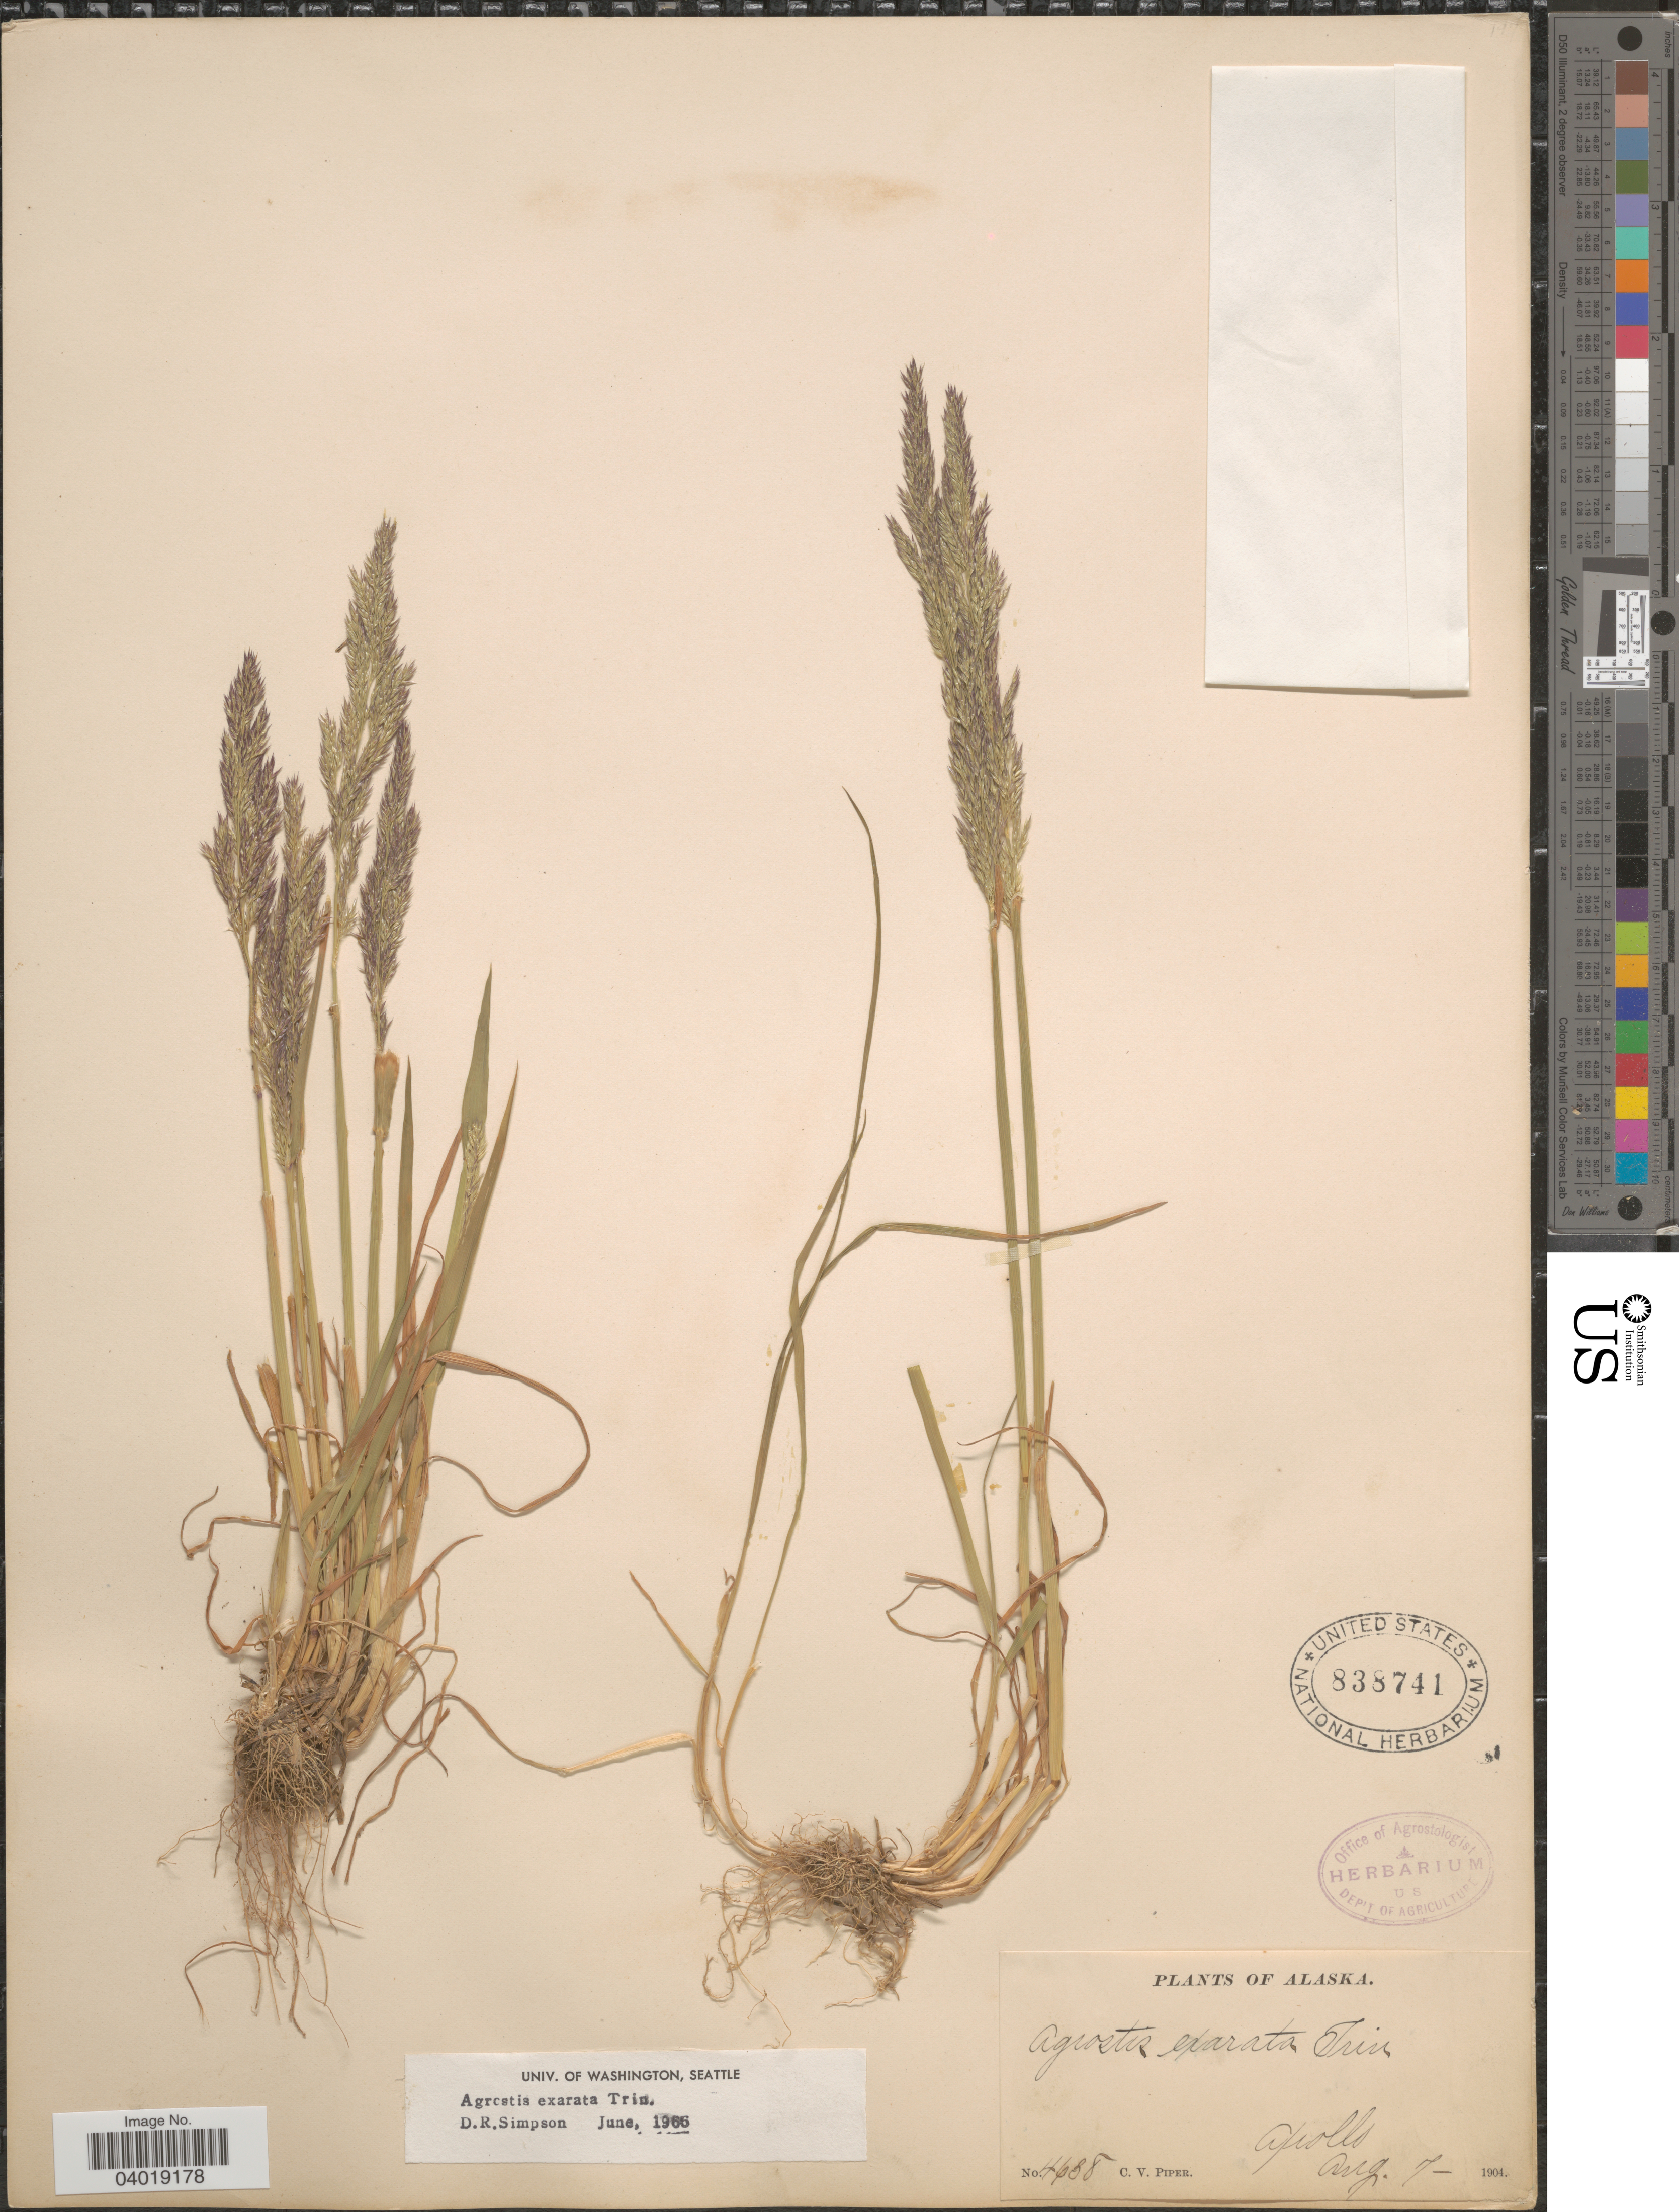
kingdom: Plantae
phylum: Tracheophyta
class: Liliopsida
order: Poales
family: Poaceae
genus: Agrostis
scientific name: Agrostis exarata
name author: Trin.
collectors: C. V. Piper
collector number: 4638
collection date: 1904-08-07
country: United States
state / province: Alaska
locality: Apollo.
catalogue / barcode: US 838741